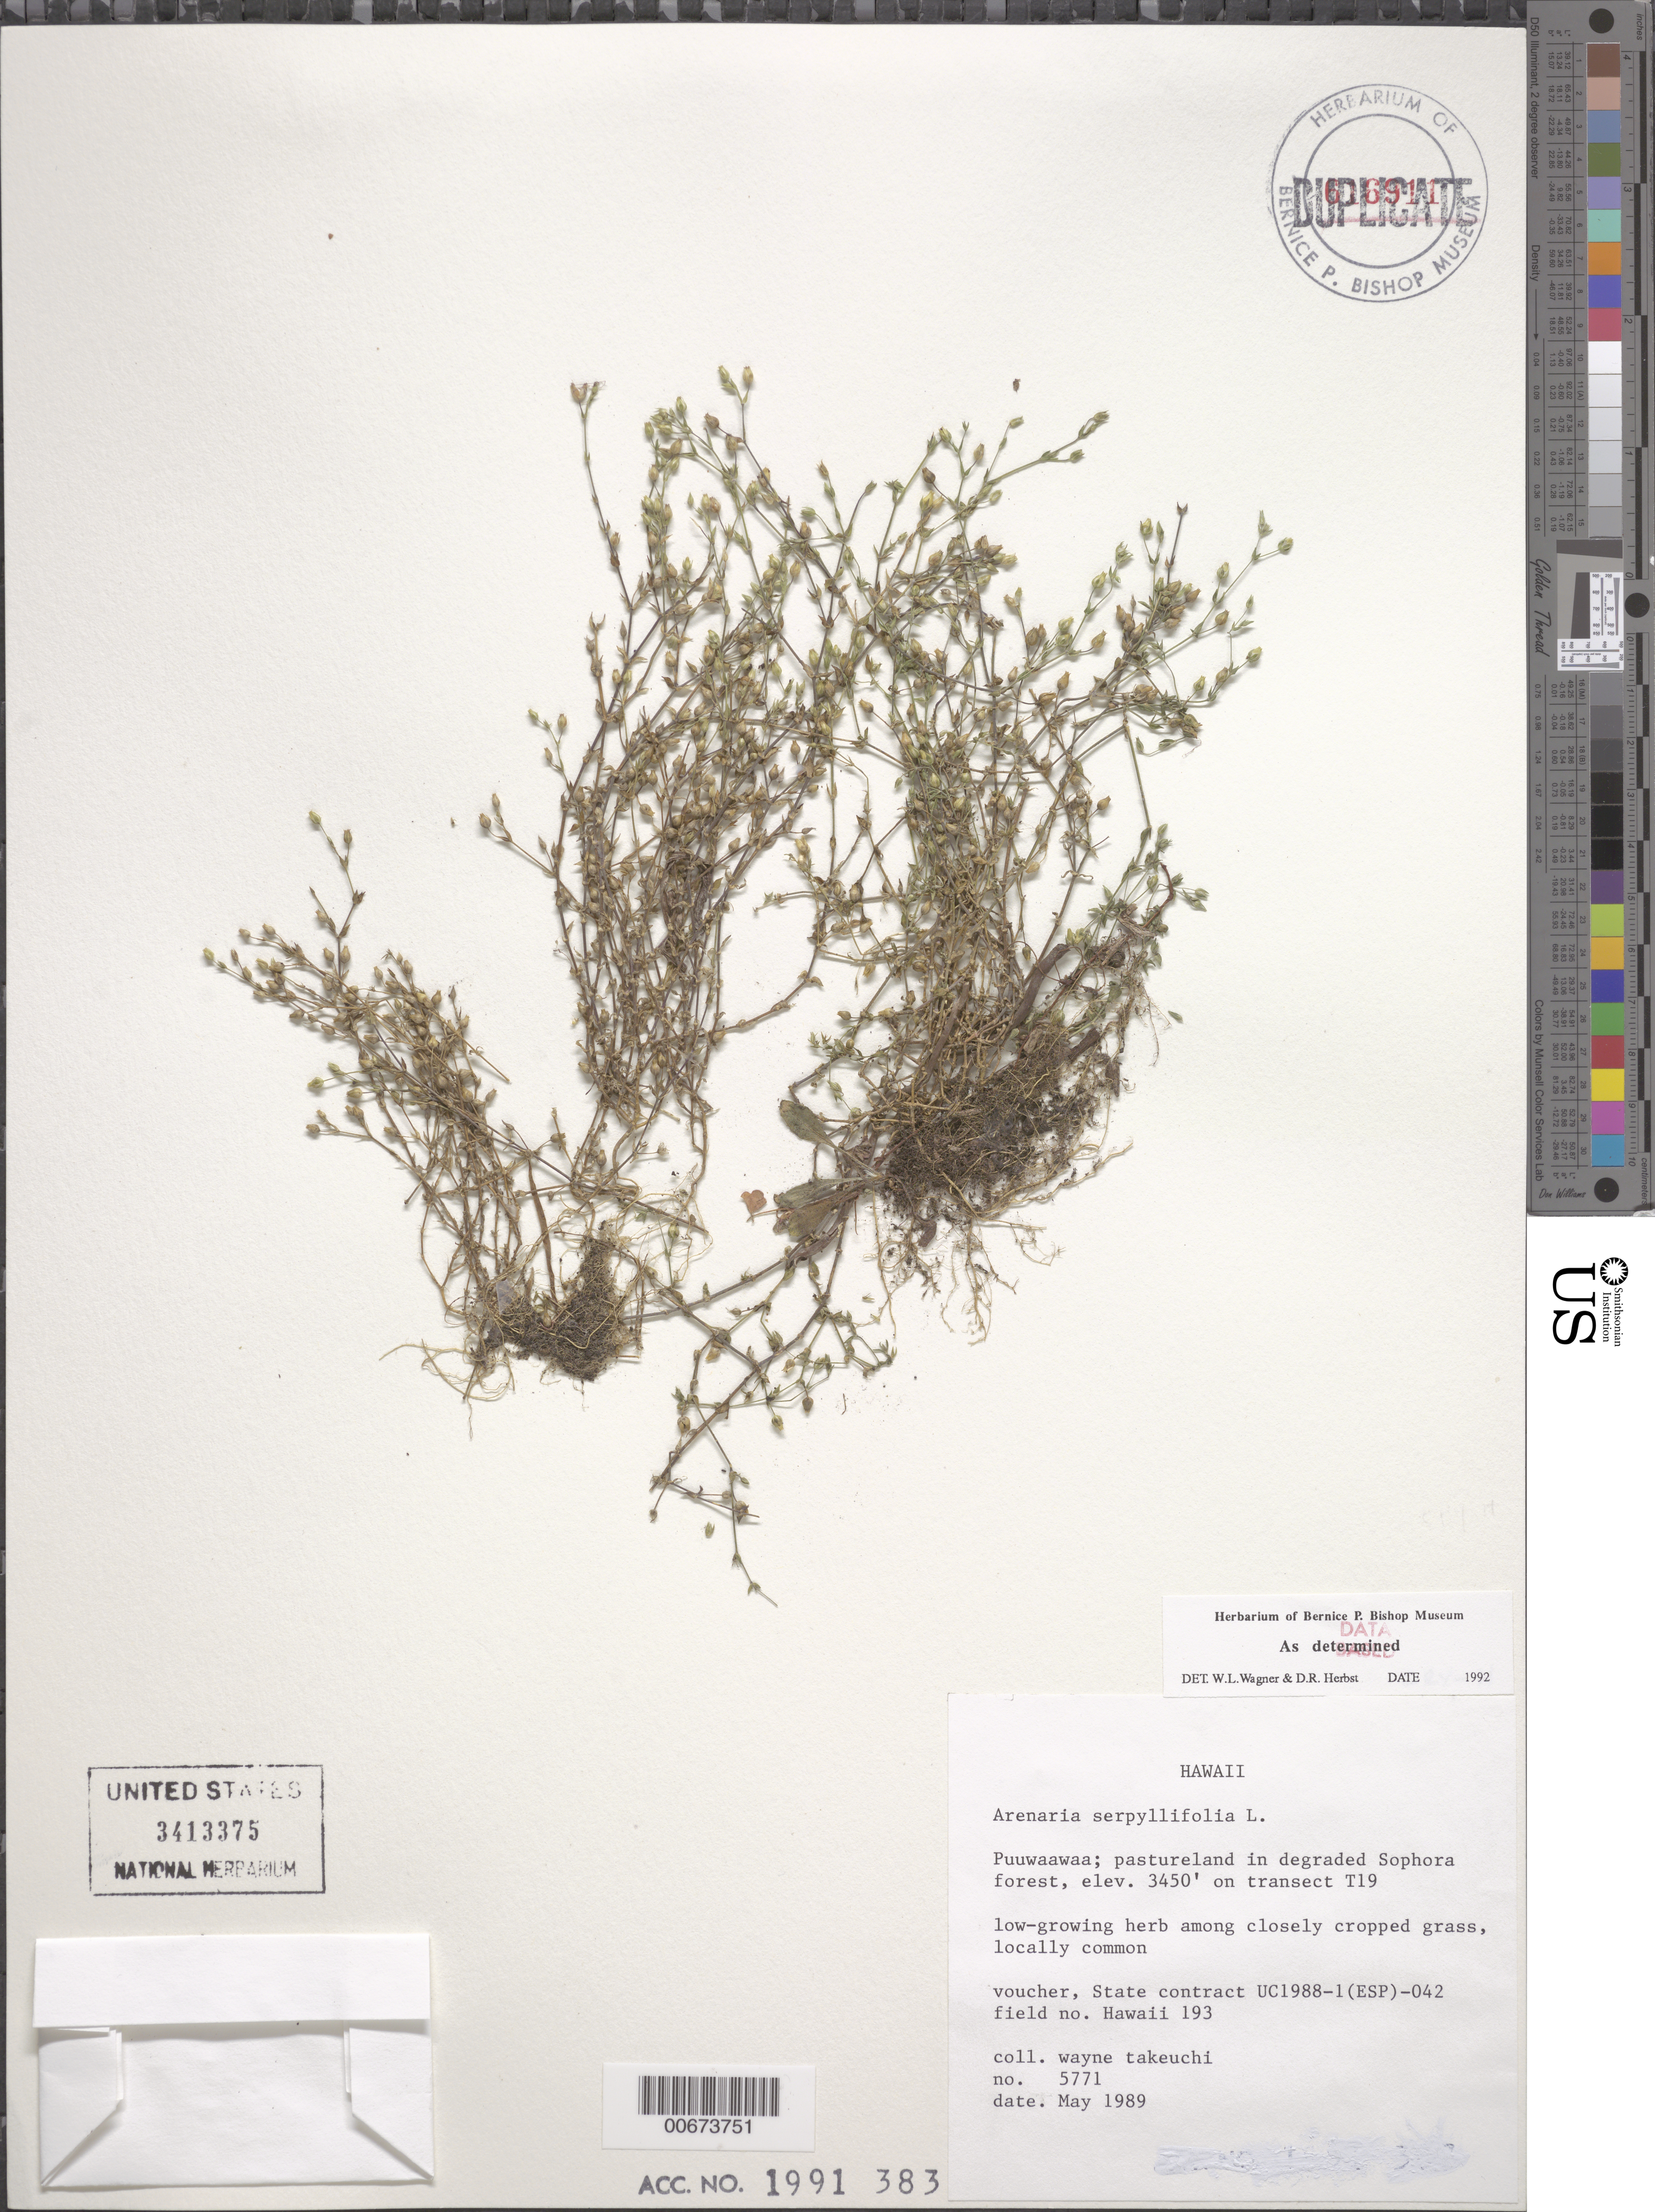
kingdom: Plantae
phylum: Tracheophyta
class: Magnoliopsida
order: Caryophyllales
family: Caryophyllaceae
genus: Arenaria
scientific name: Arenaria serpyllifolia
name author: L.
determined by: Wagner, W. L.; Herbst, D. R.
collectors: W. N. Takeuchi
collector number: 5771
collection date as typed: May 1989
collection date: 1989-05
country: United States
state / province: Hawaii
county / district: Hawaii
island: Hawaii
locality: Puuwaawaa, pastureland in degraded Sophora forest on transect T19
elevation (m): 1052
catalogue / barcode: US 3413375